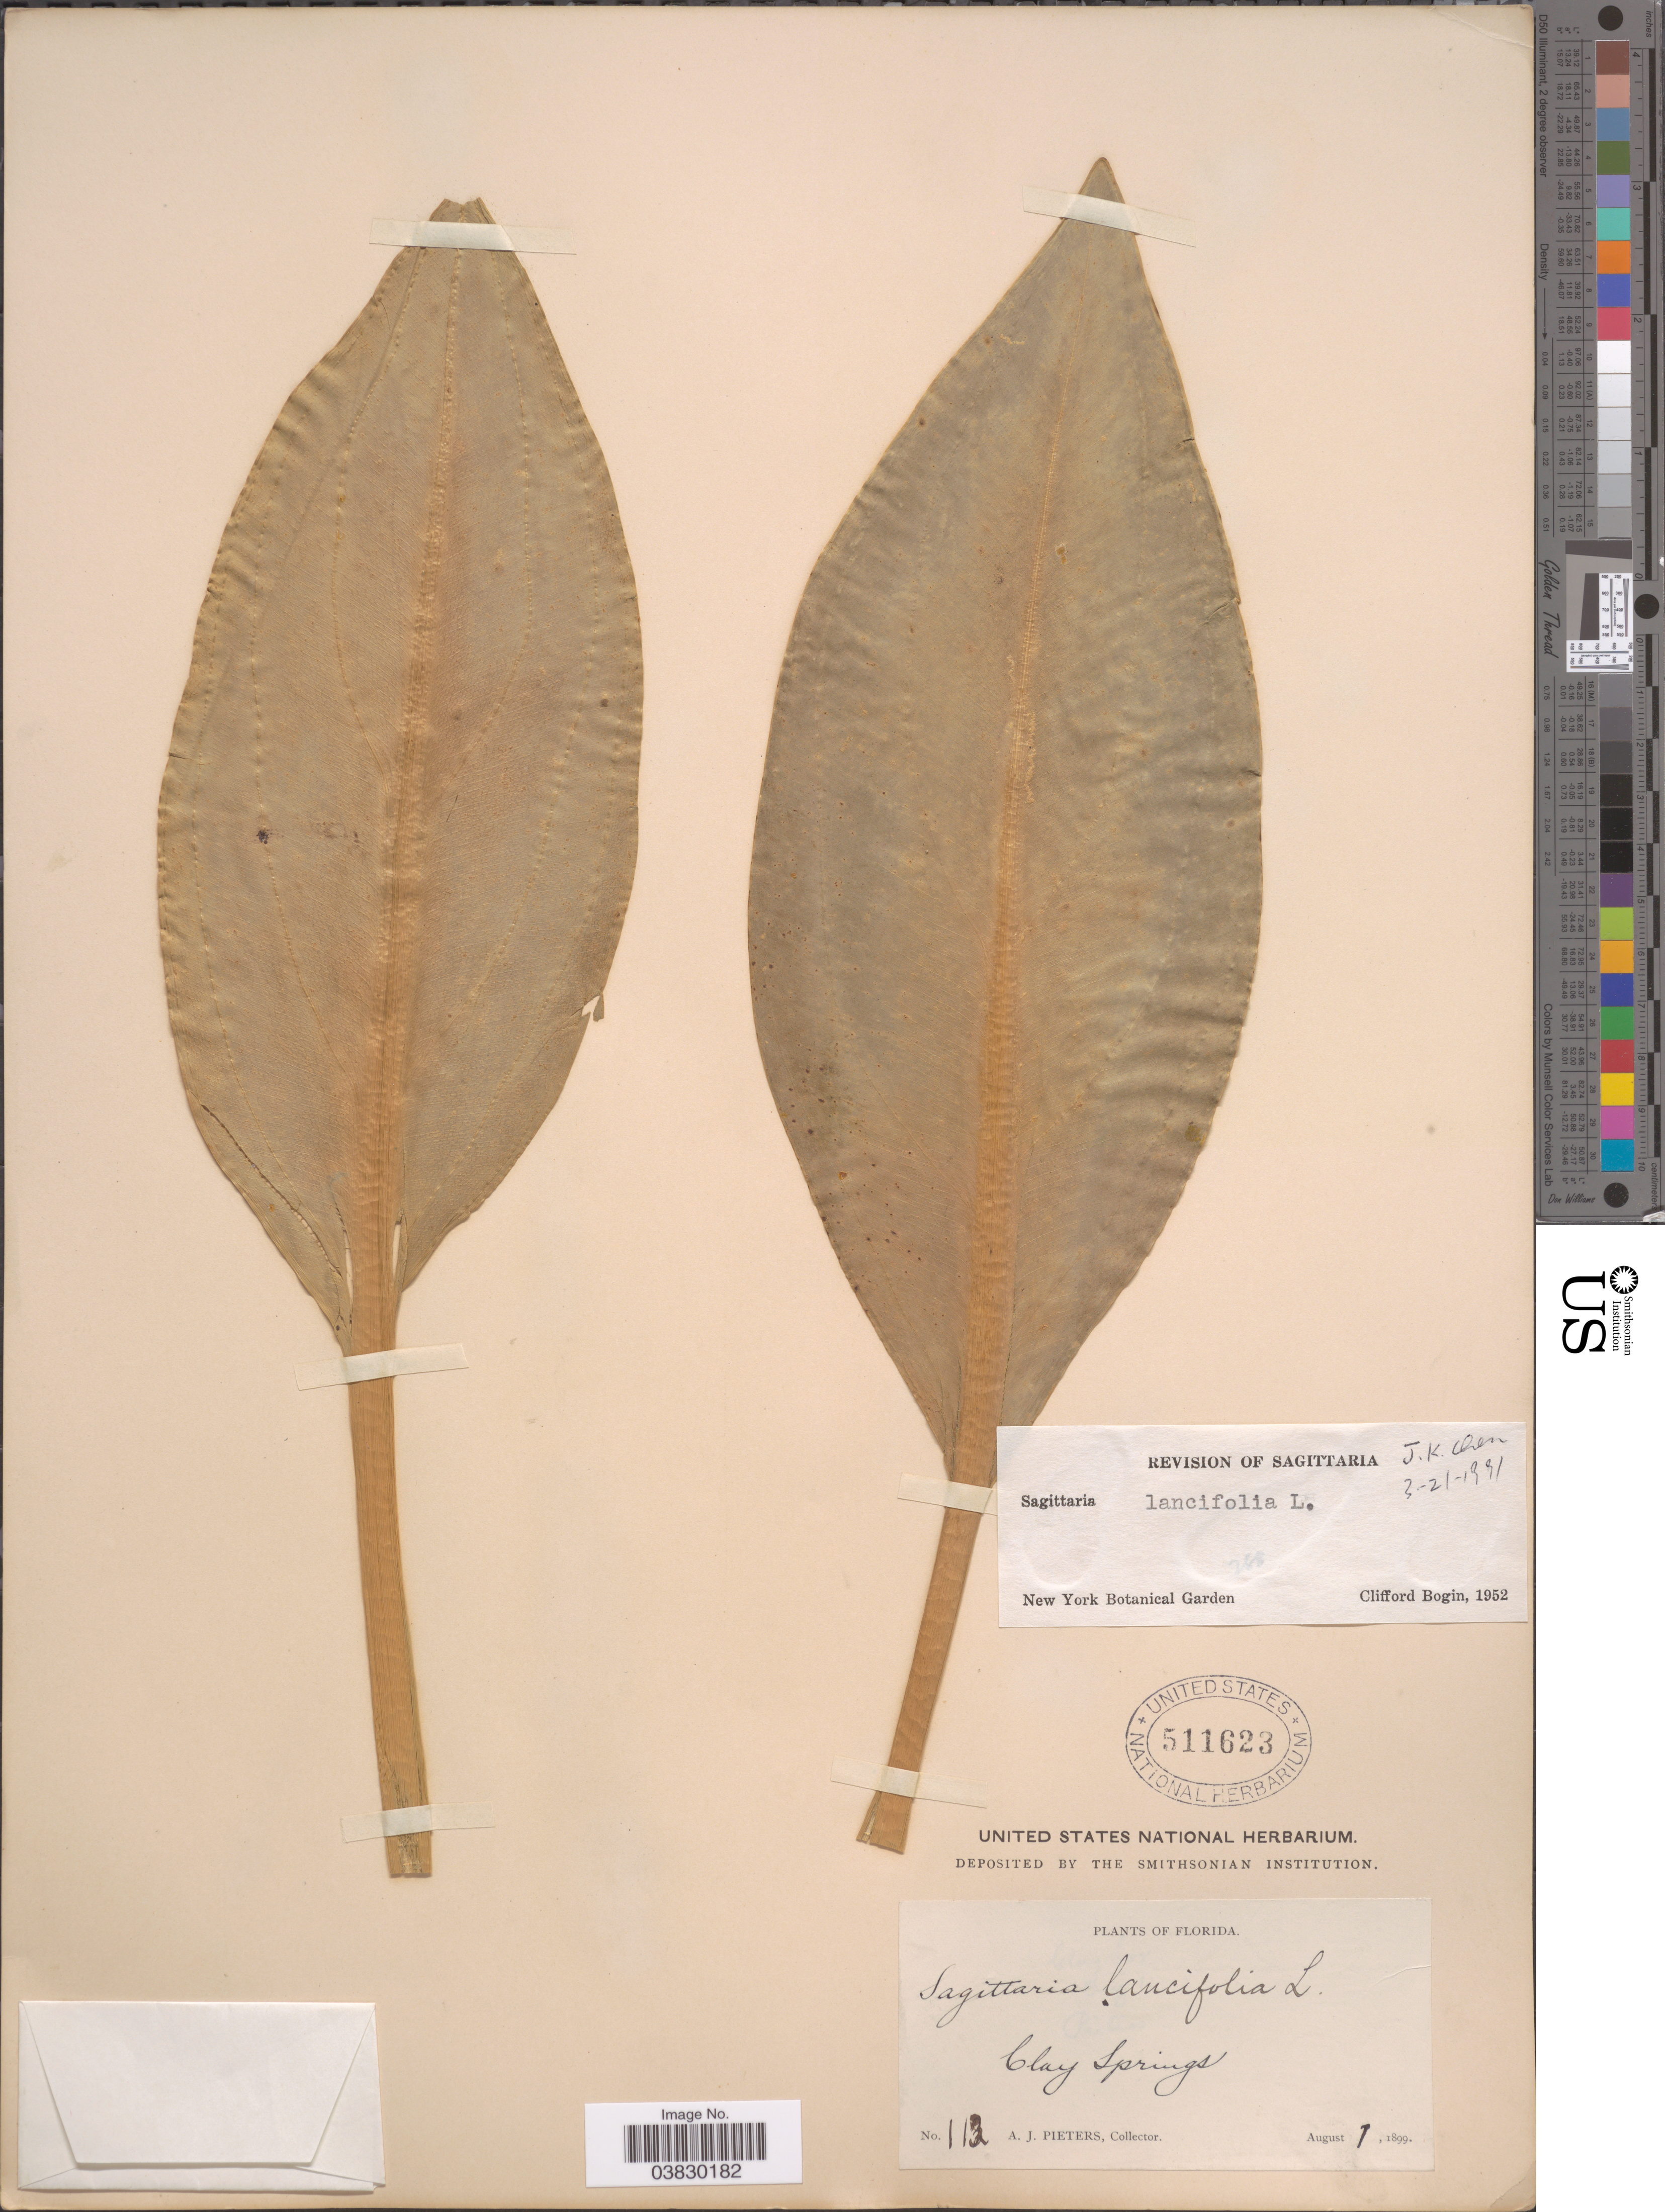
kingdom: Plantae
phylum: Tracheophyta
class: Liliopsida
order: Alismatales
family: Alismataceae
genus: Sagittaria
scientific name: Sagittaria lancifolia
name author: L.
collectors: A. Pieters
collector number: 113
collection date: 1899-08-07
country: United States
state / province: Florida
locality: Clay Springs.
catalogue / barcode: US 511623